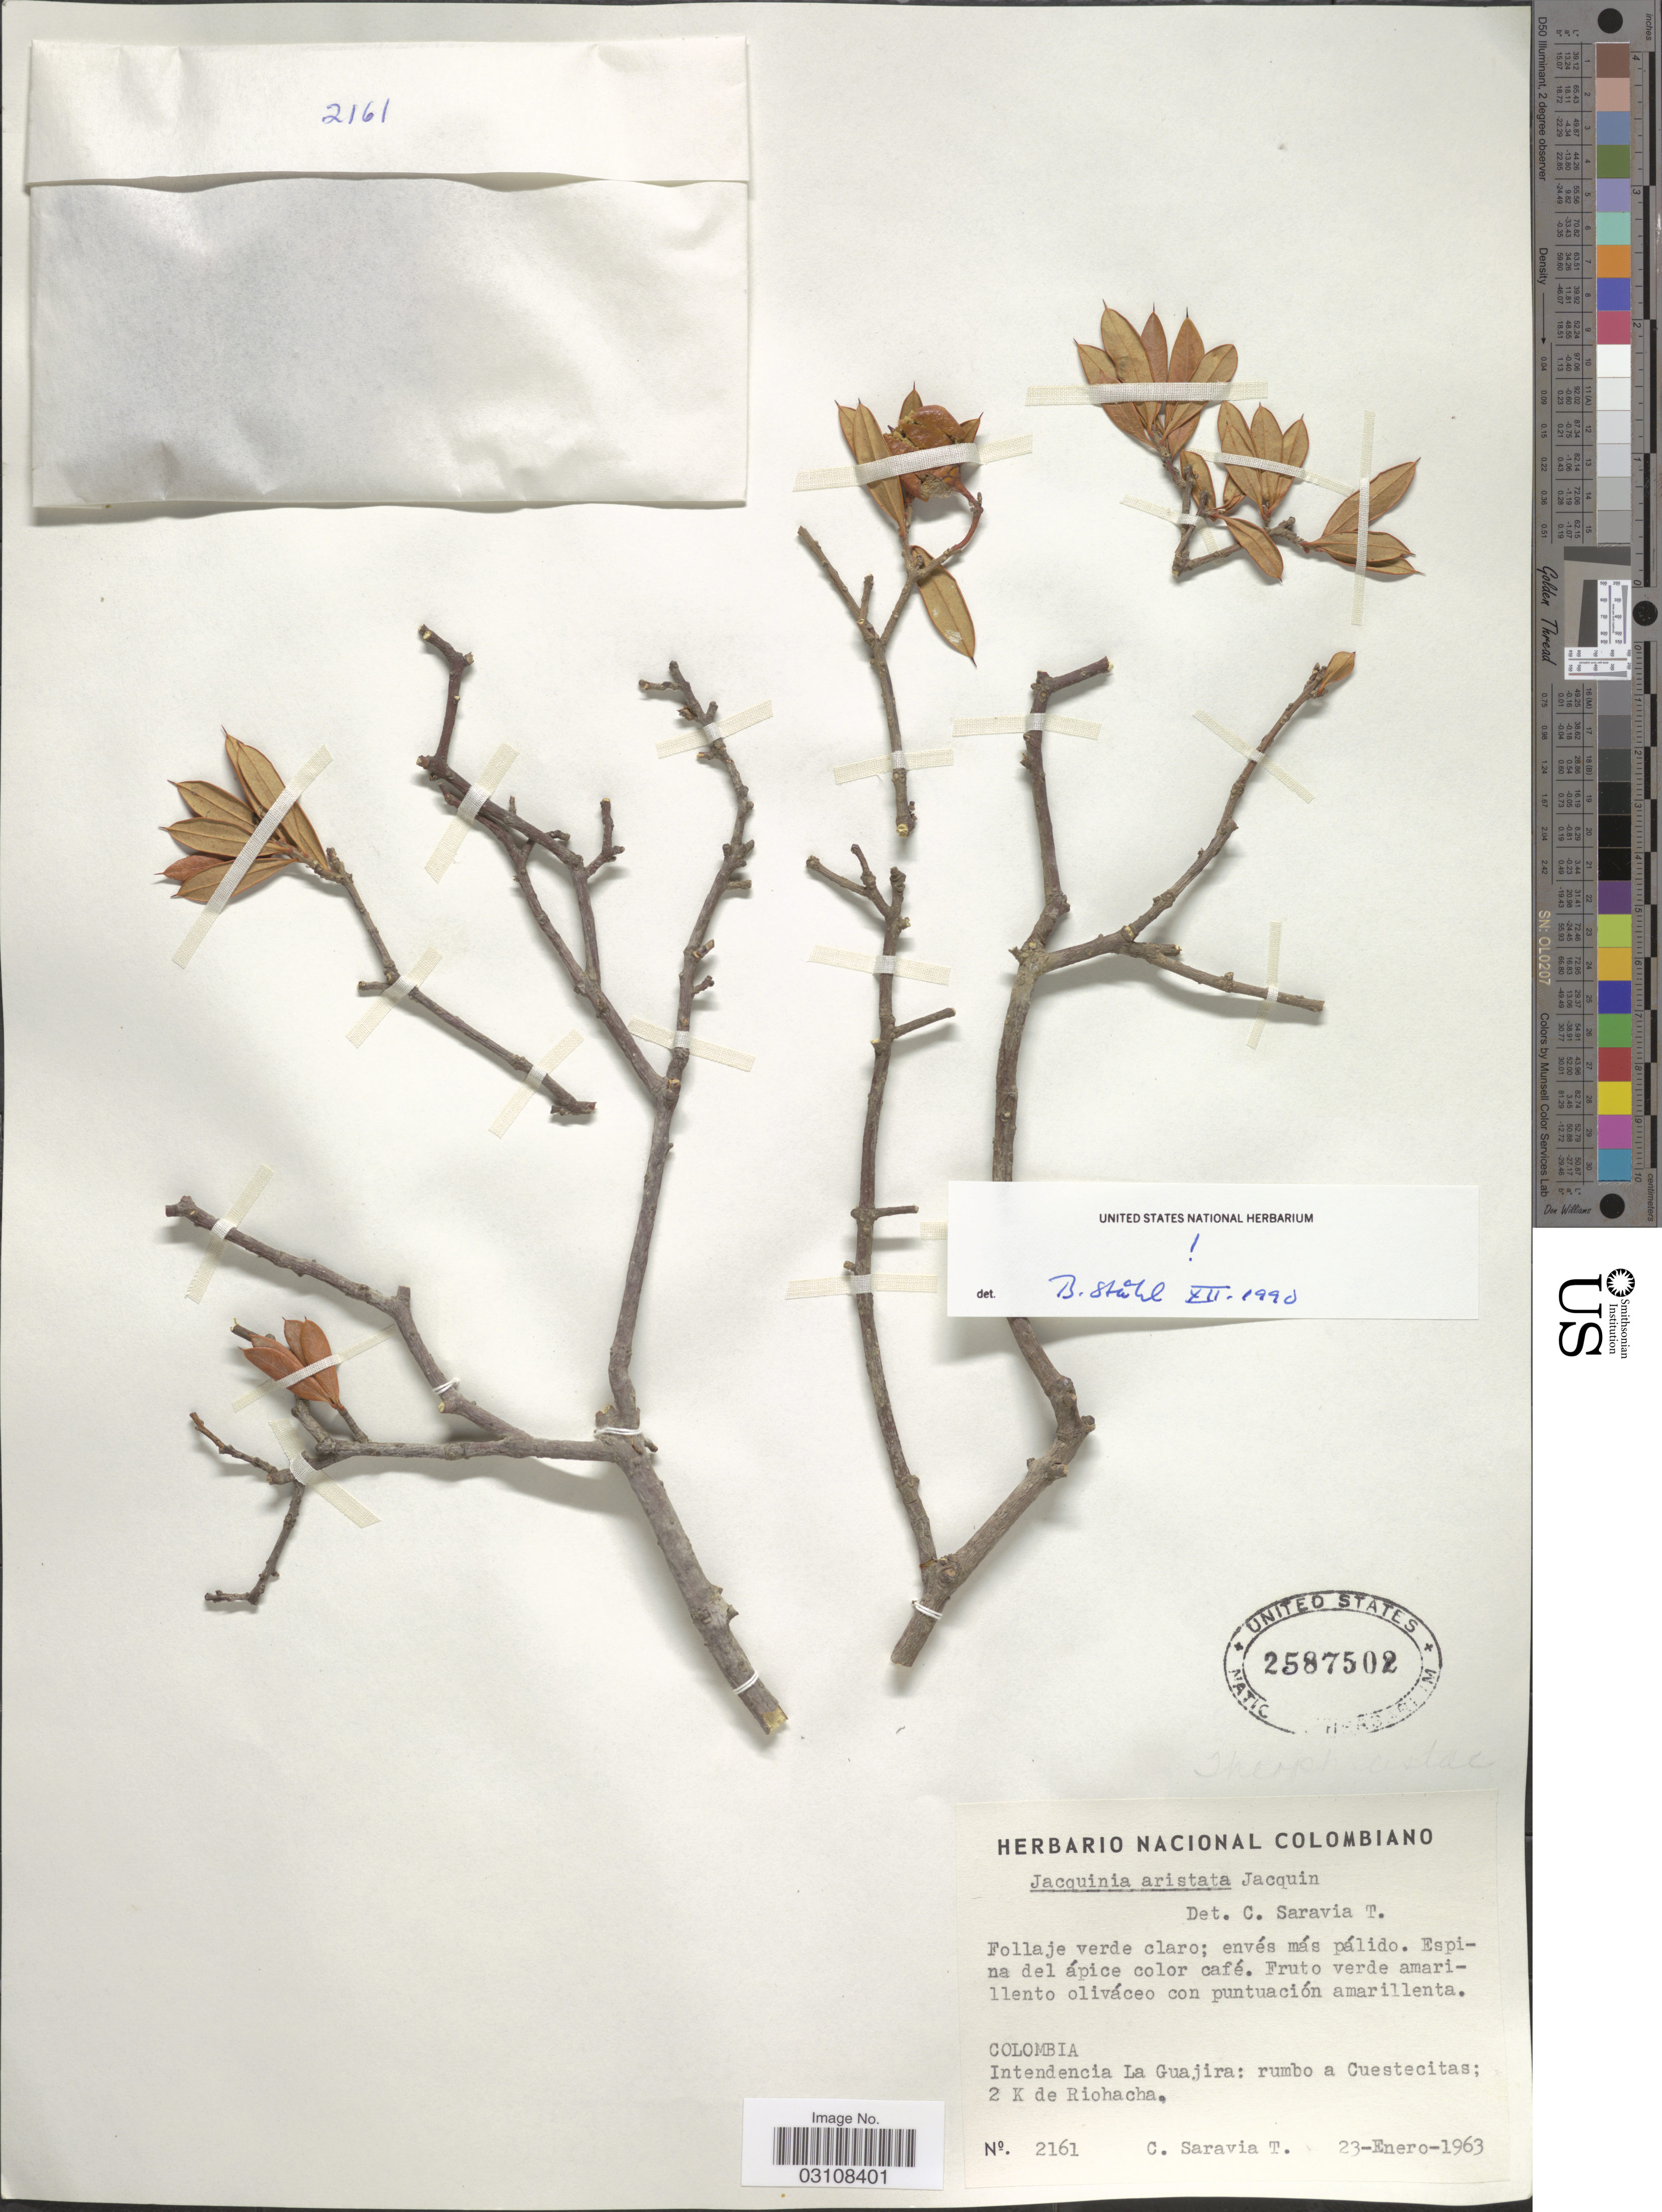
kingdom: Plantae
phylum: Tracheophyta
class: Magnoliopsida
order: Ericales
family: Primulaceae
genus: Bonellia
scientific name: Bonellia frutescens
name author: (Mill.) B. Ståhl & Källersjö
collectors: C. Saravia T.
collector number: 2161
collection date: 1963-01-23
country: Colombia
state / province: La Guajira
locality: Intendencia La Guajira: rumbo a Cuestecitas; 2 K de Riohacha.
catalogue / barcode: US 2587502